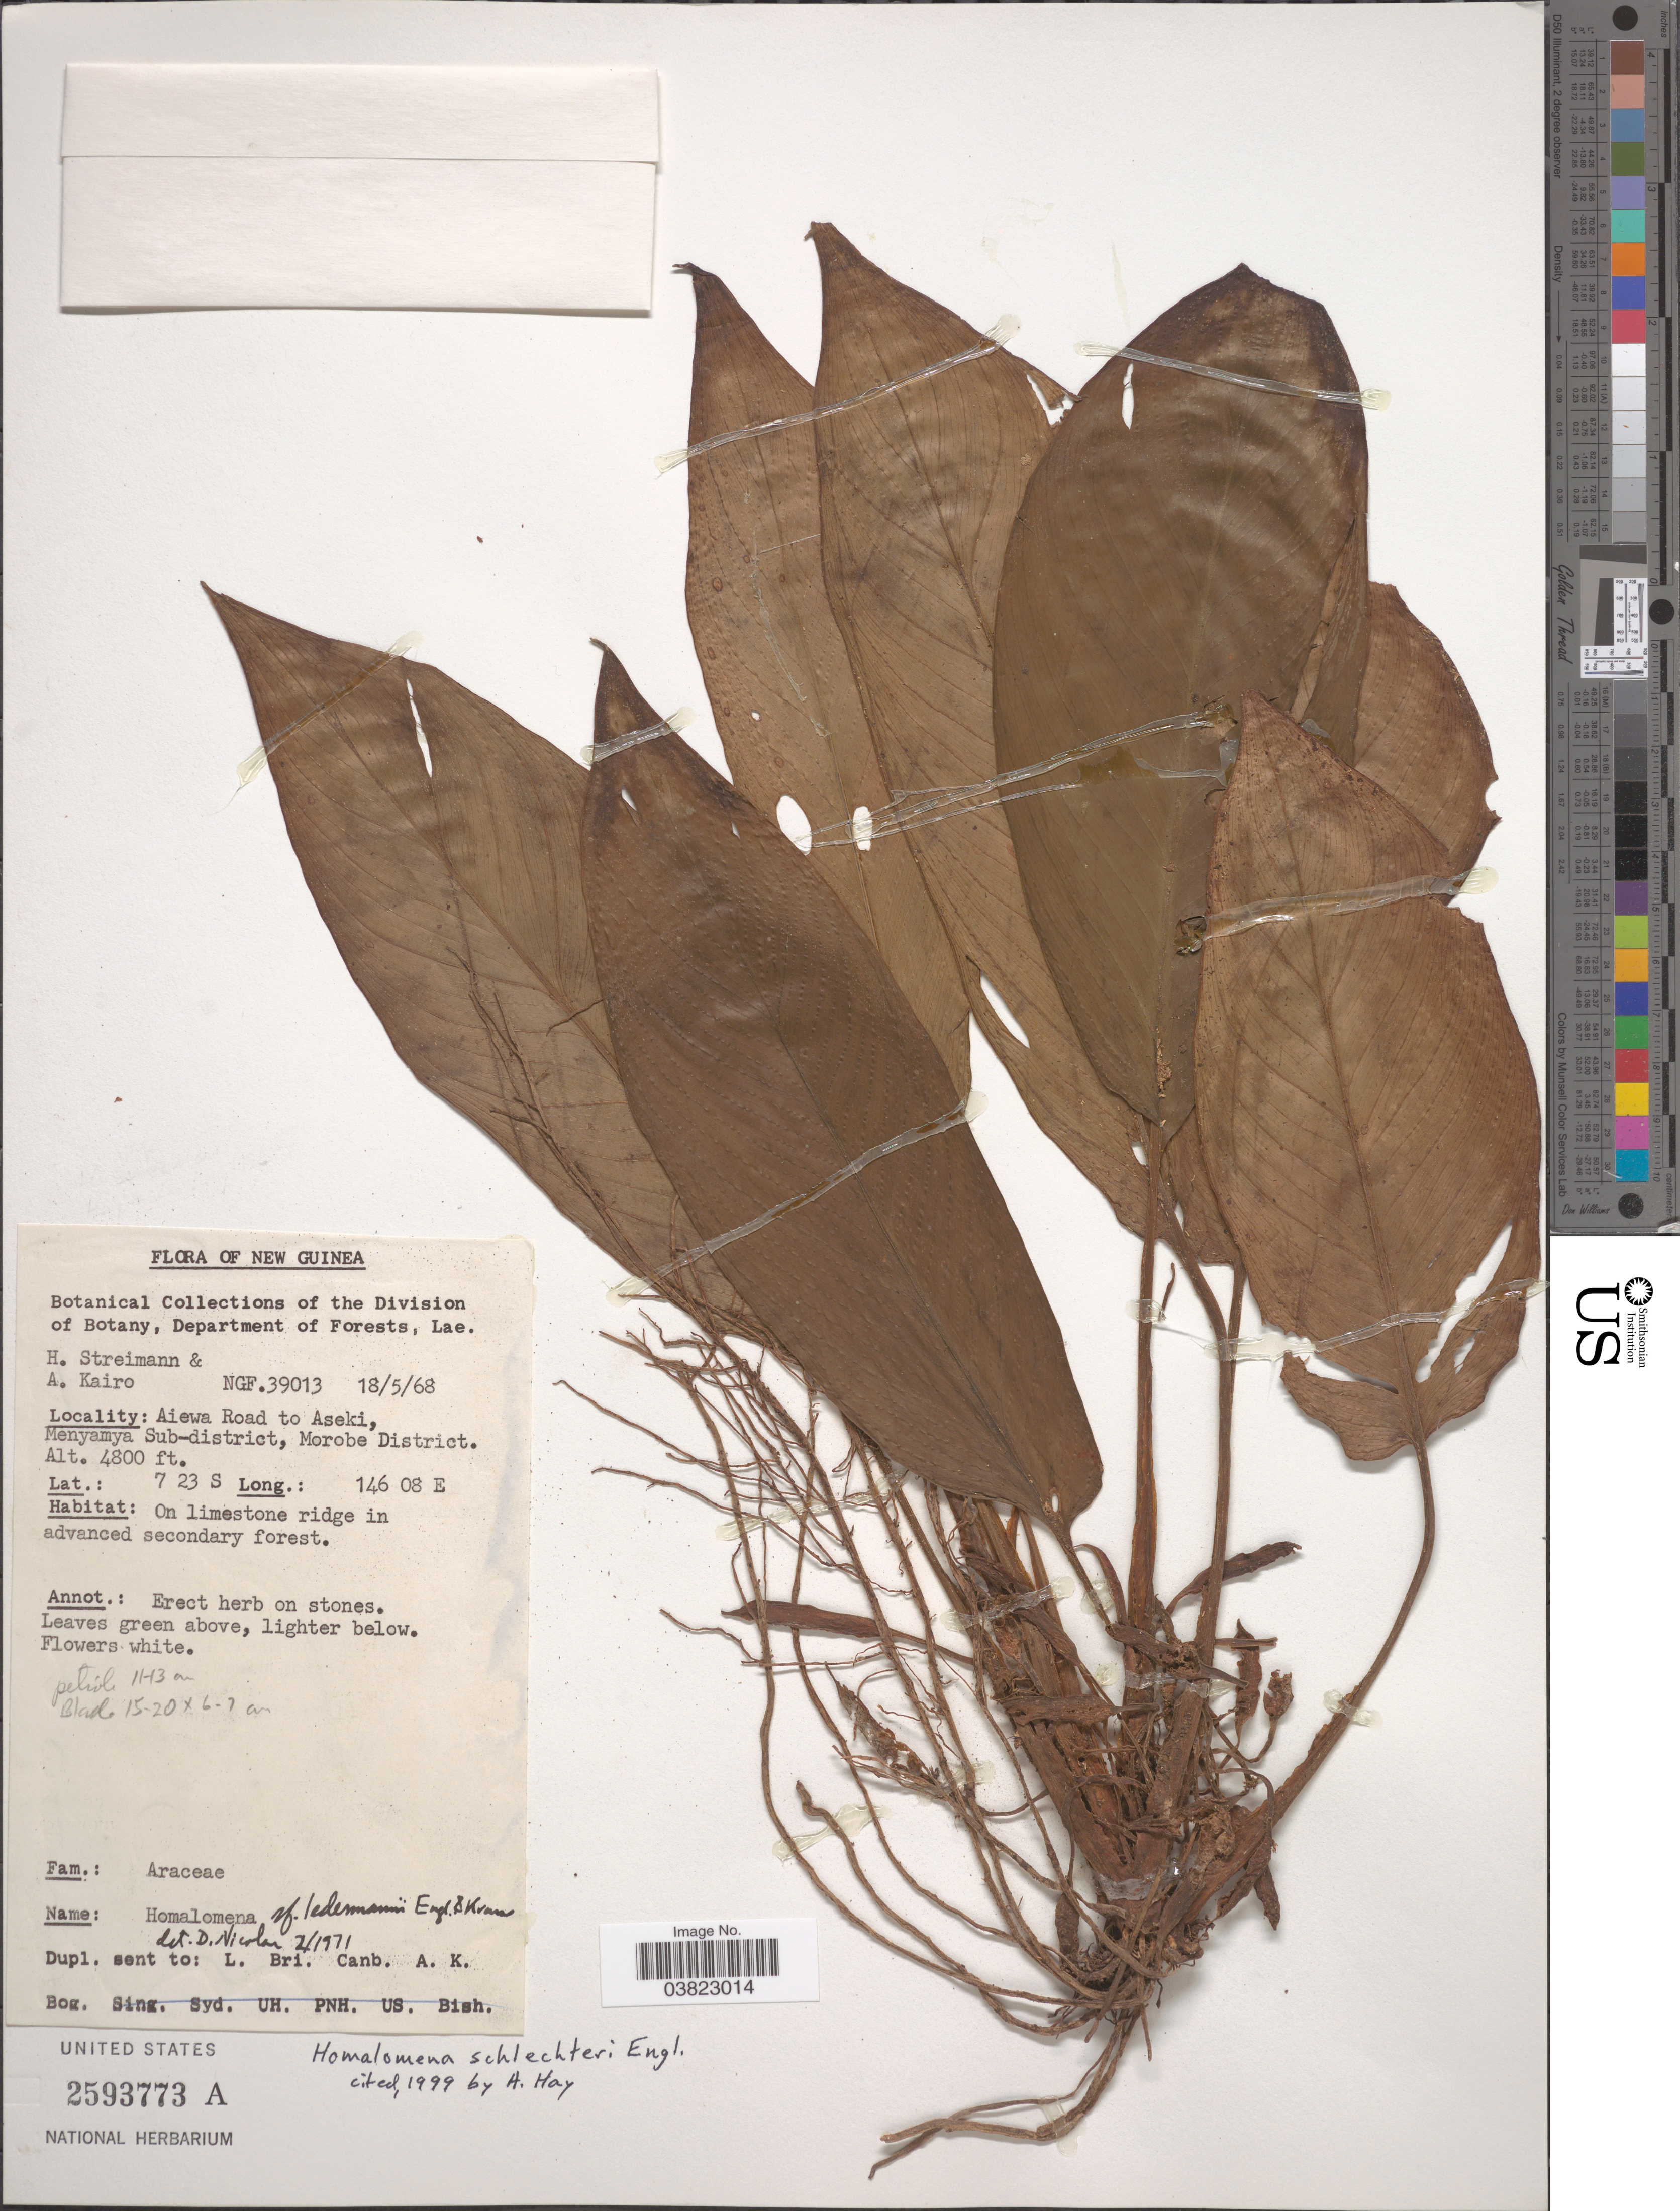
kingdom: Plantae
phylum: Tracheophyta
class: Liliopsida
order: Alismatales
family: Araceae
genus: Homalomena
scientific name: Homalomena schlechteri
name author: Engl.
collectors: H. Streimann & A. Kairo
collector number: NGF 39013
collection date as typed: Transcribed d/m/y: 18/5/68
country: Papua New Guinea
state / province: Morobe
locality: New Guinea. Aiewa Road to Aseki, Menyamya Sub-district, Morobe District.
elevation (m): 1463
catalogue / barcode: US 2593773A